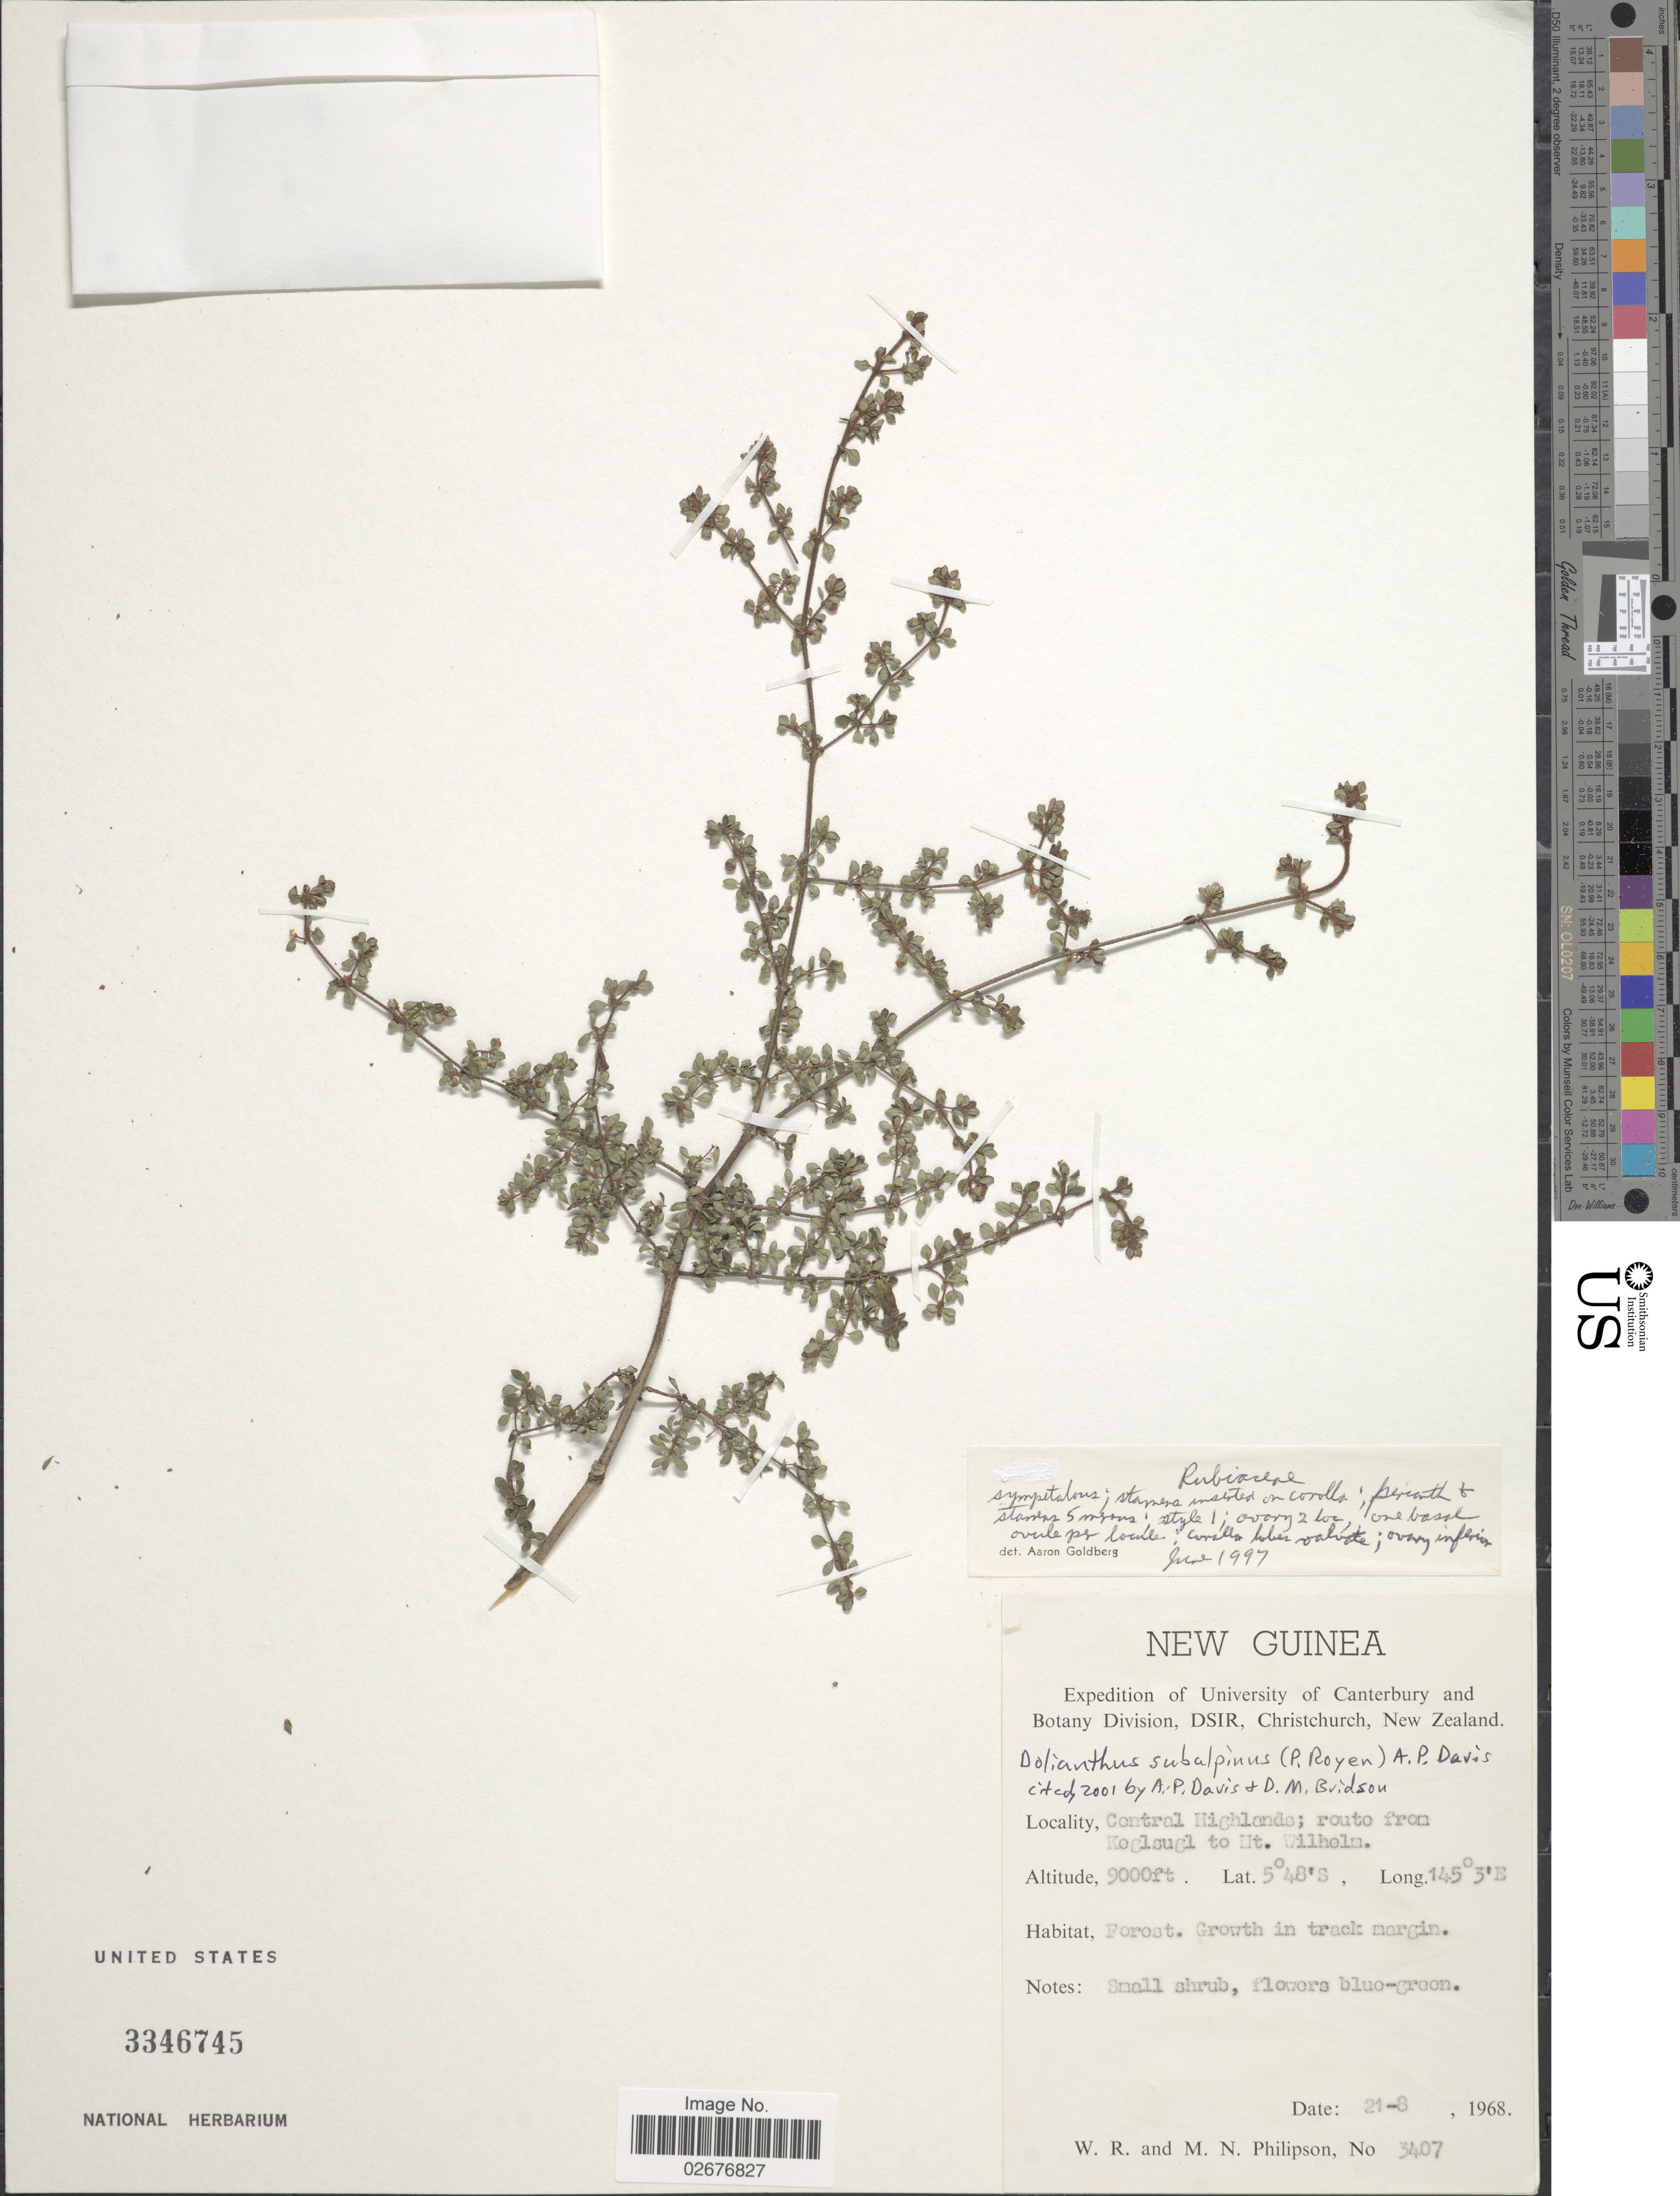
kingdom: Plantae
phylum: Tracheophyta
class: Magnoliopsida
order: Gentianales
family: Rubiaceae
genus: Dolianthus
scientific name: Dolianthus subalpinus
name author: (P. Royen) A.P. Davis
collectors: W. R. Philipson & M. Philipson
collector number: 3407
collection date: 1968-08-21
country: Papua New Guinea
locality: Central Highlands; route from Keglsugi to Mt. Wilhelm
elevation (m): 2743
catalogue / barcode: US 3346745